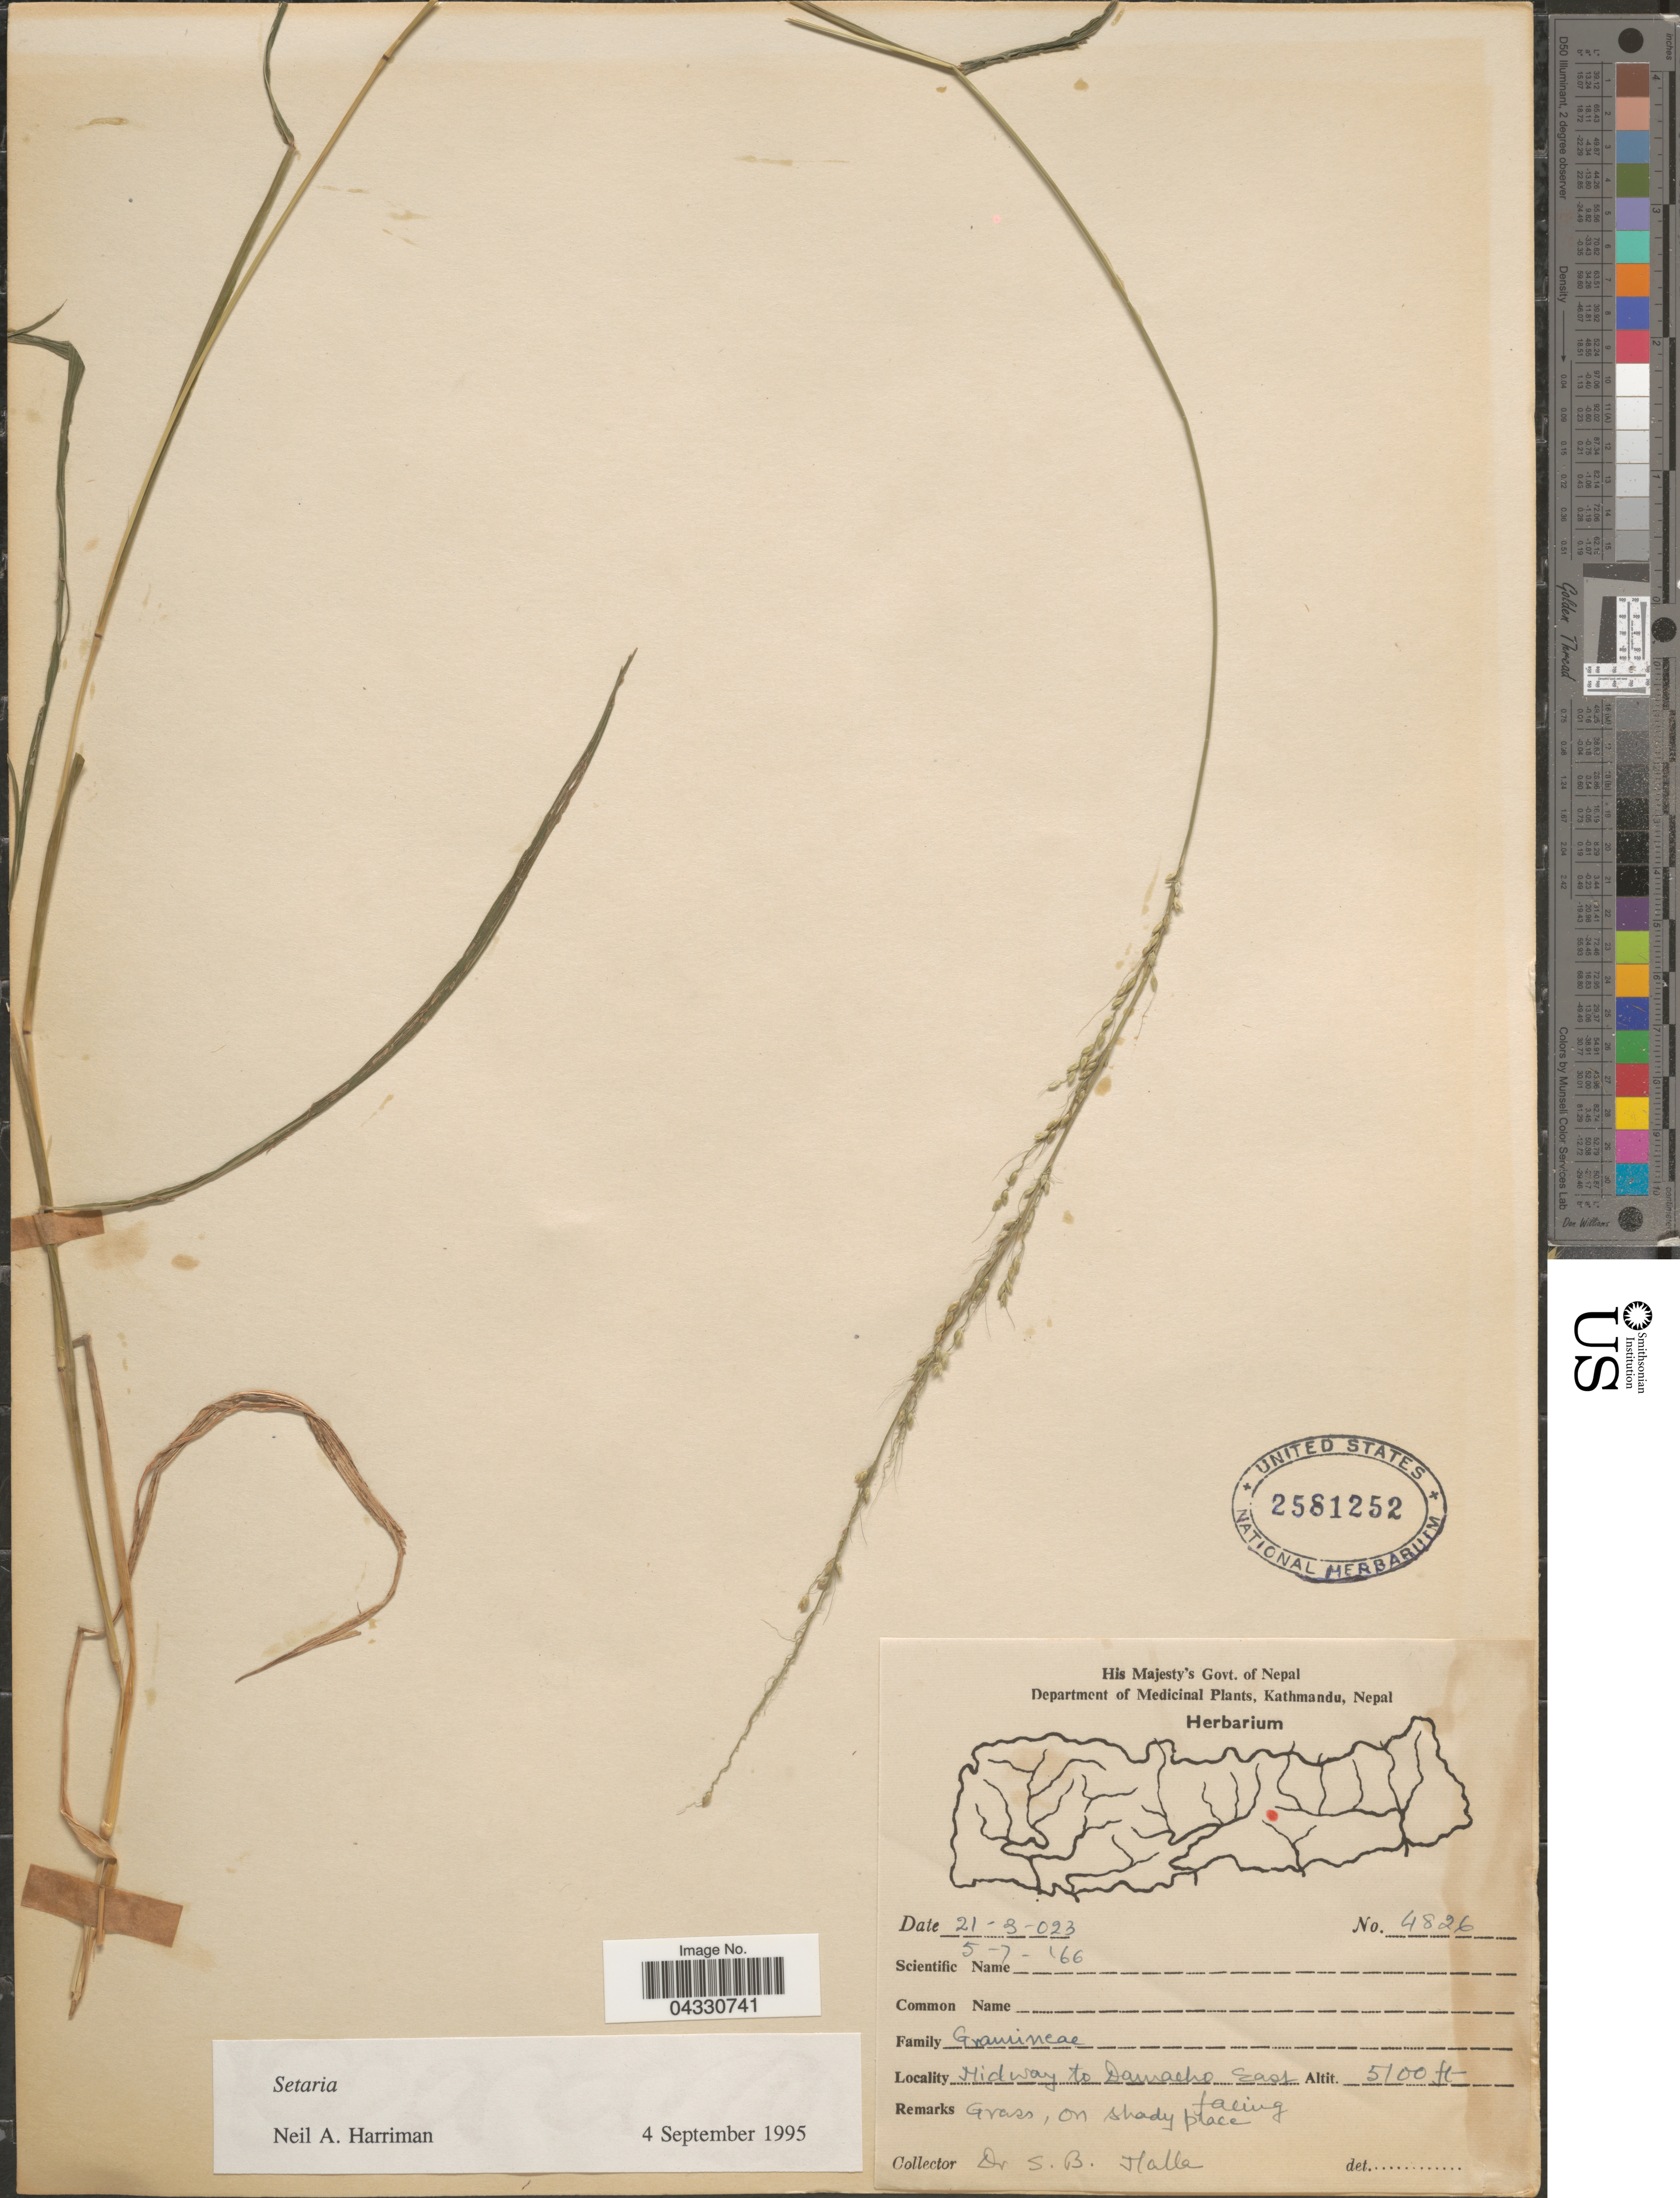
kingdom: Plantae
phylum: Tracheophyta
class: Liliopsida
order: Poales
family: Poaceae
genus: Setaria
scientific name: Setaria sp.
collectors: S. Malla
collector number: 4826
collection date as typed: Transcribed d/m/y: 21/3/23 to 5/7/66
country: Nepal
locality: Midway to Damacho. East facing.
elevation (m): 1554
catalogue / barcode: US 2581252